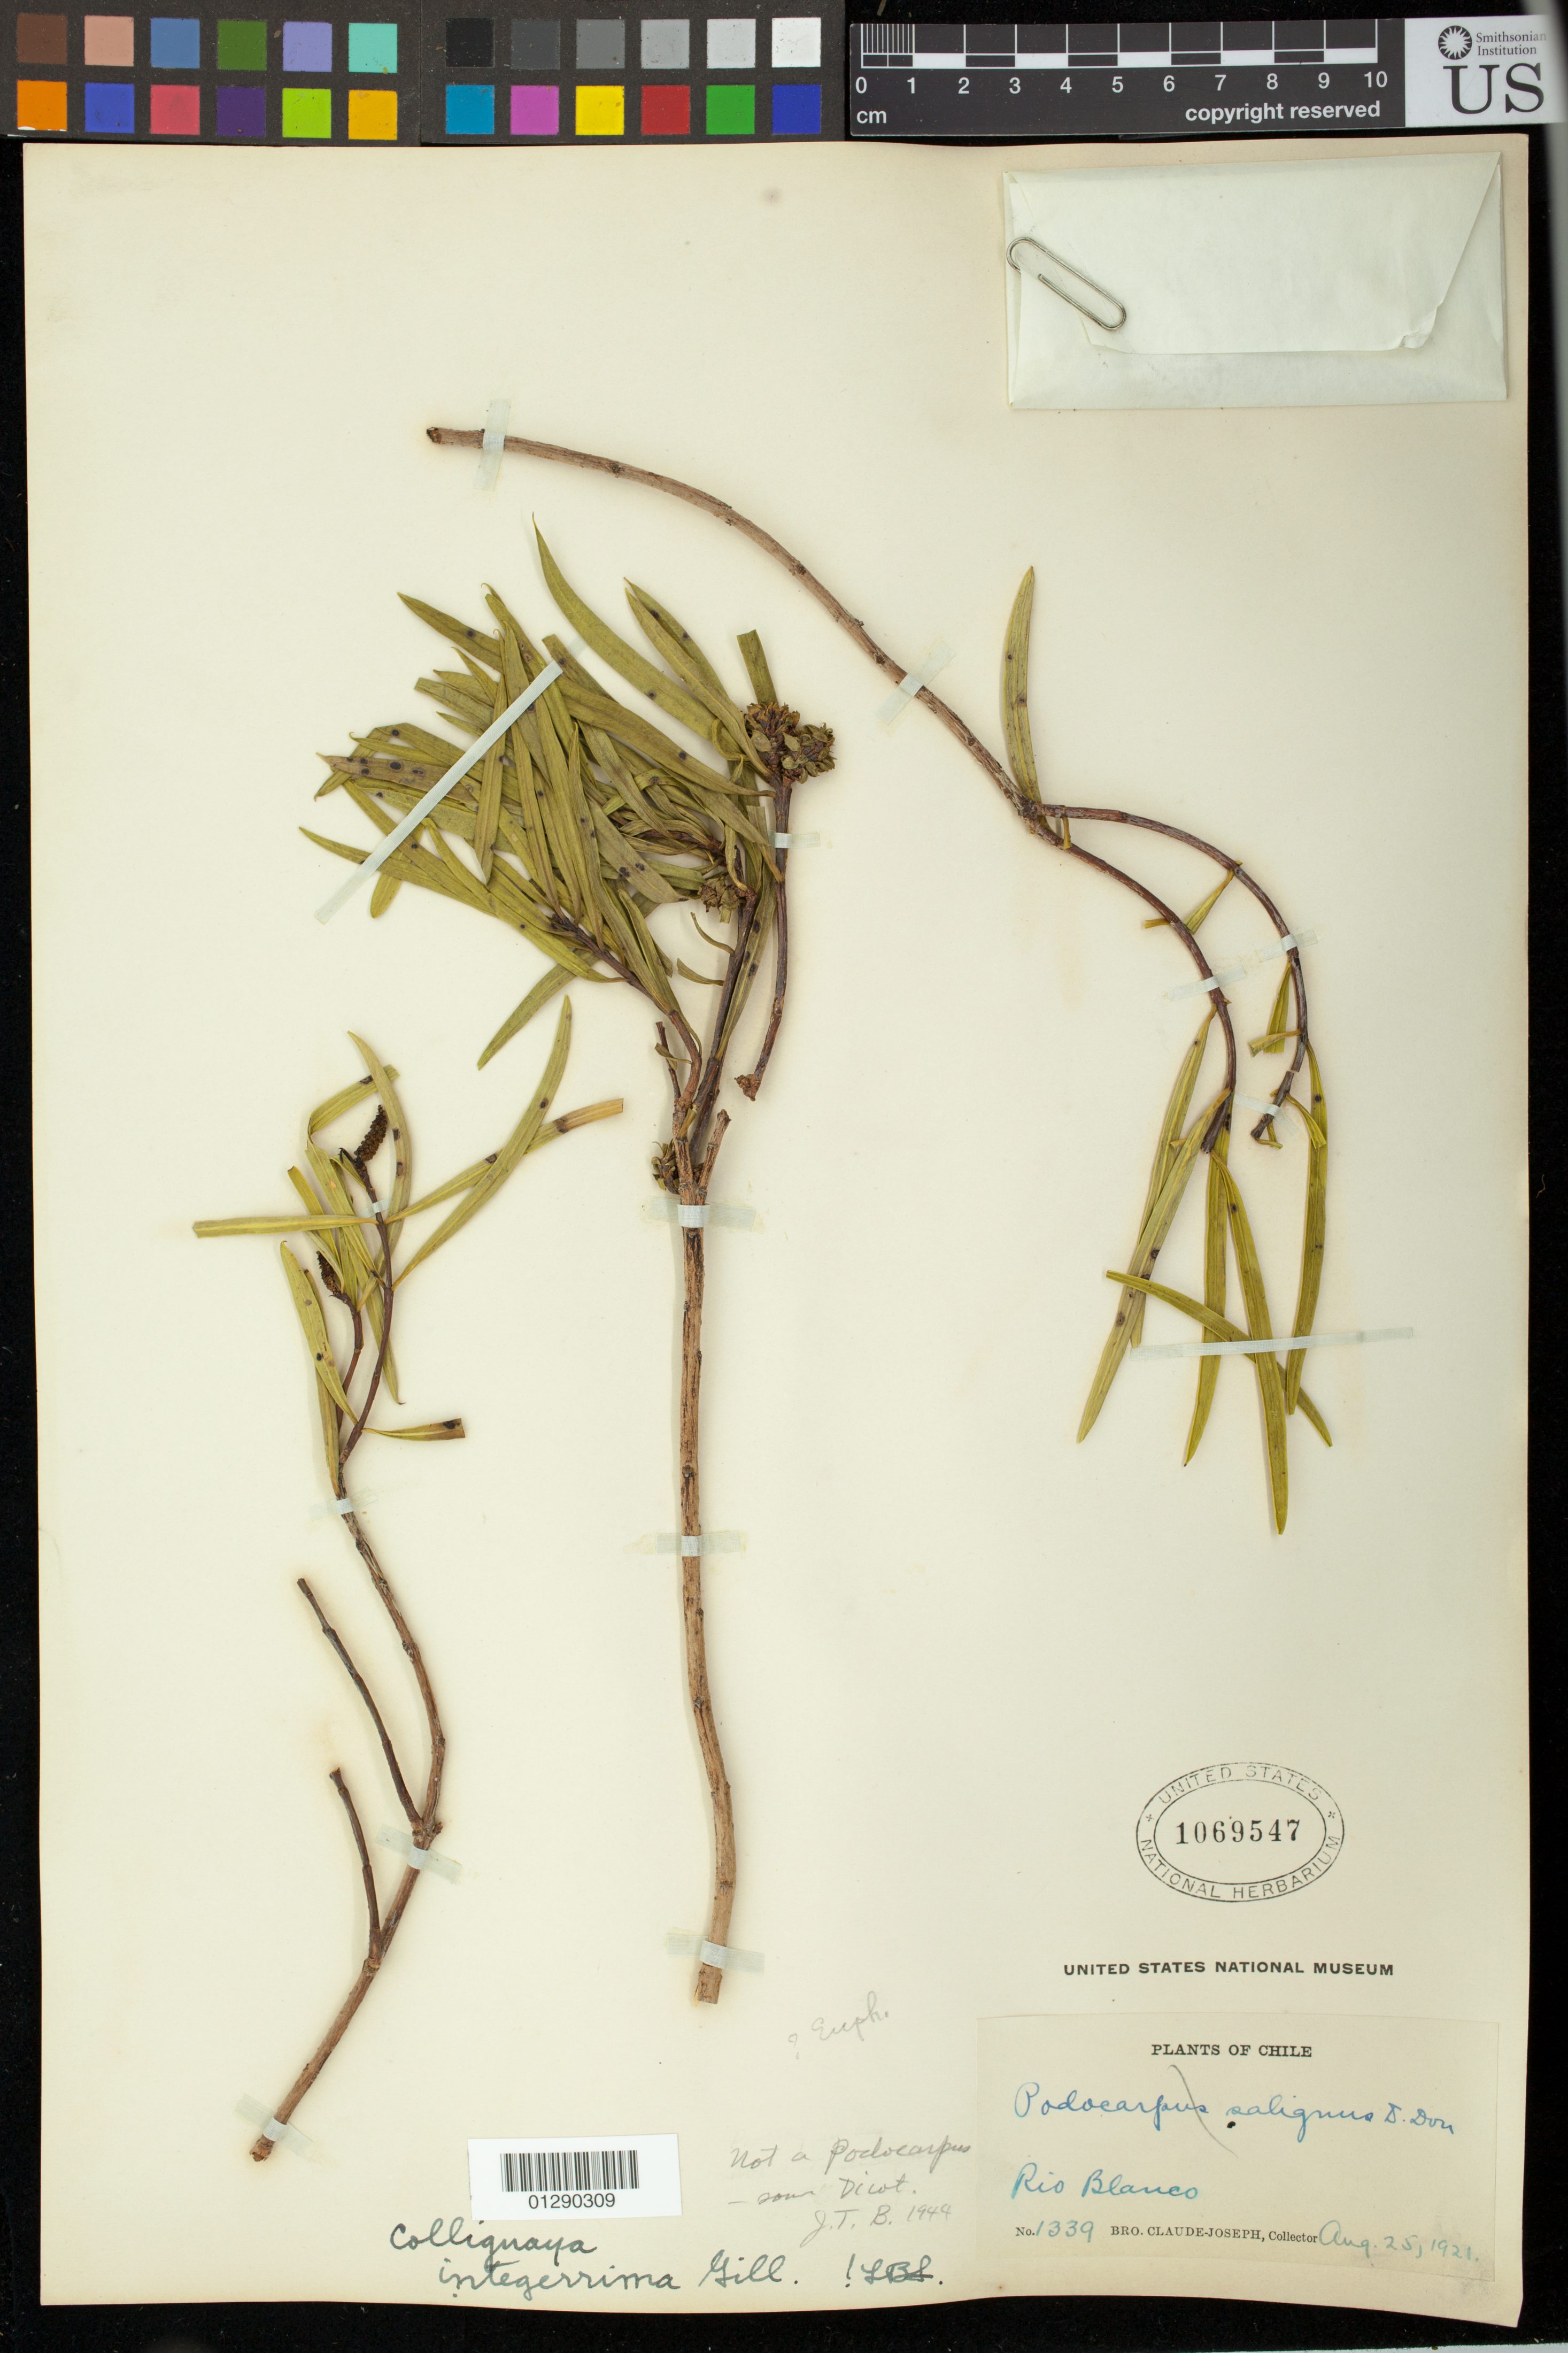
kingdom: Plantae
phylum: Tracheophyta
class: Magnoliopsida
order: Malpighiales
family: Euphorbiaceae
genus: Colliguaja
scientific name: Colliguaja integerrima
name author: Gillies & Hook.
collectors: Bro. Claude-Joseph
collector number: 1339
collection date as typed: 25 Aug 1921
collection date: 1921-08-25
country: Chile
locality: Rio Blanco.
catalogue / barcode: US 1069547